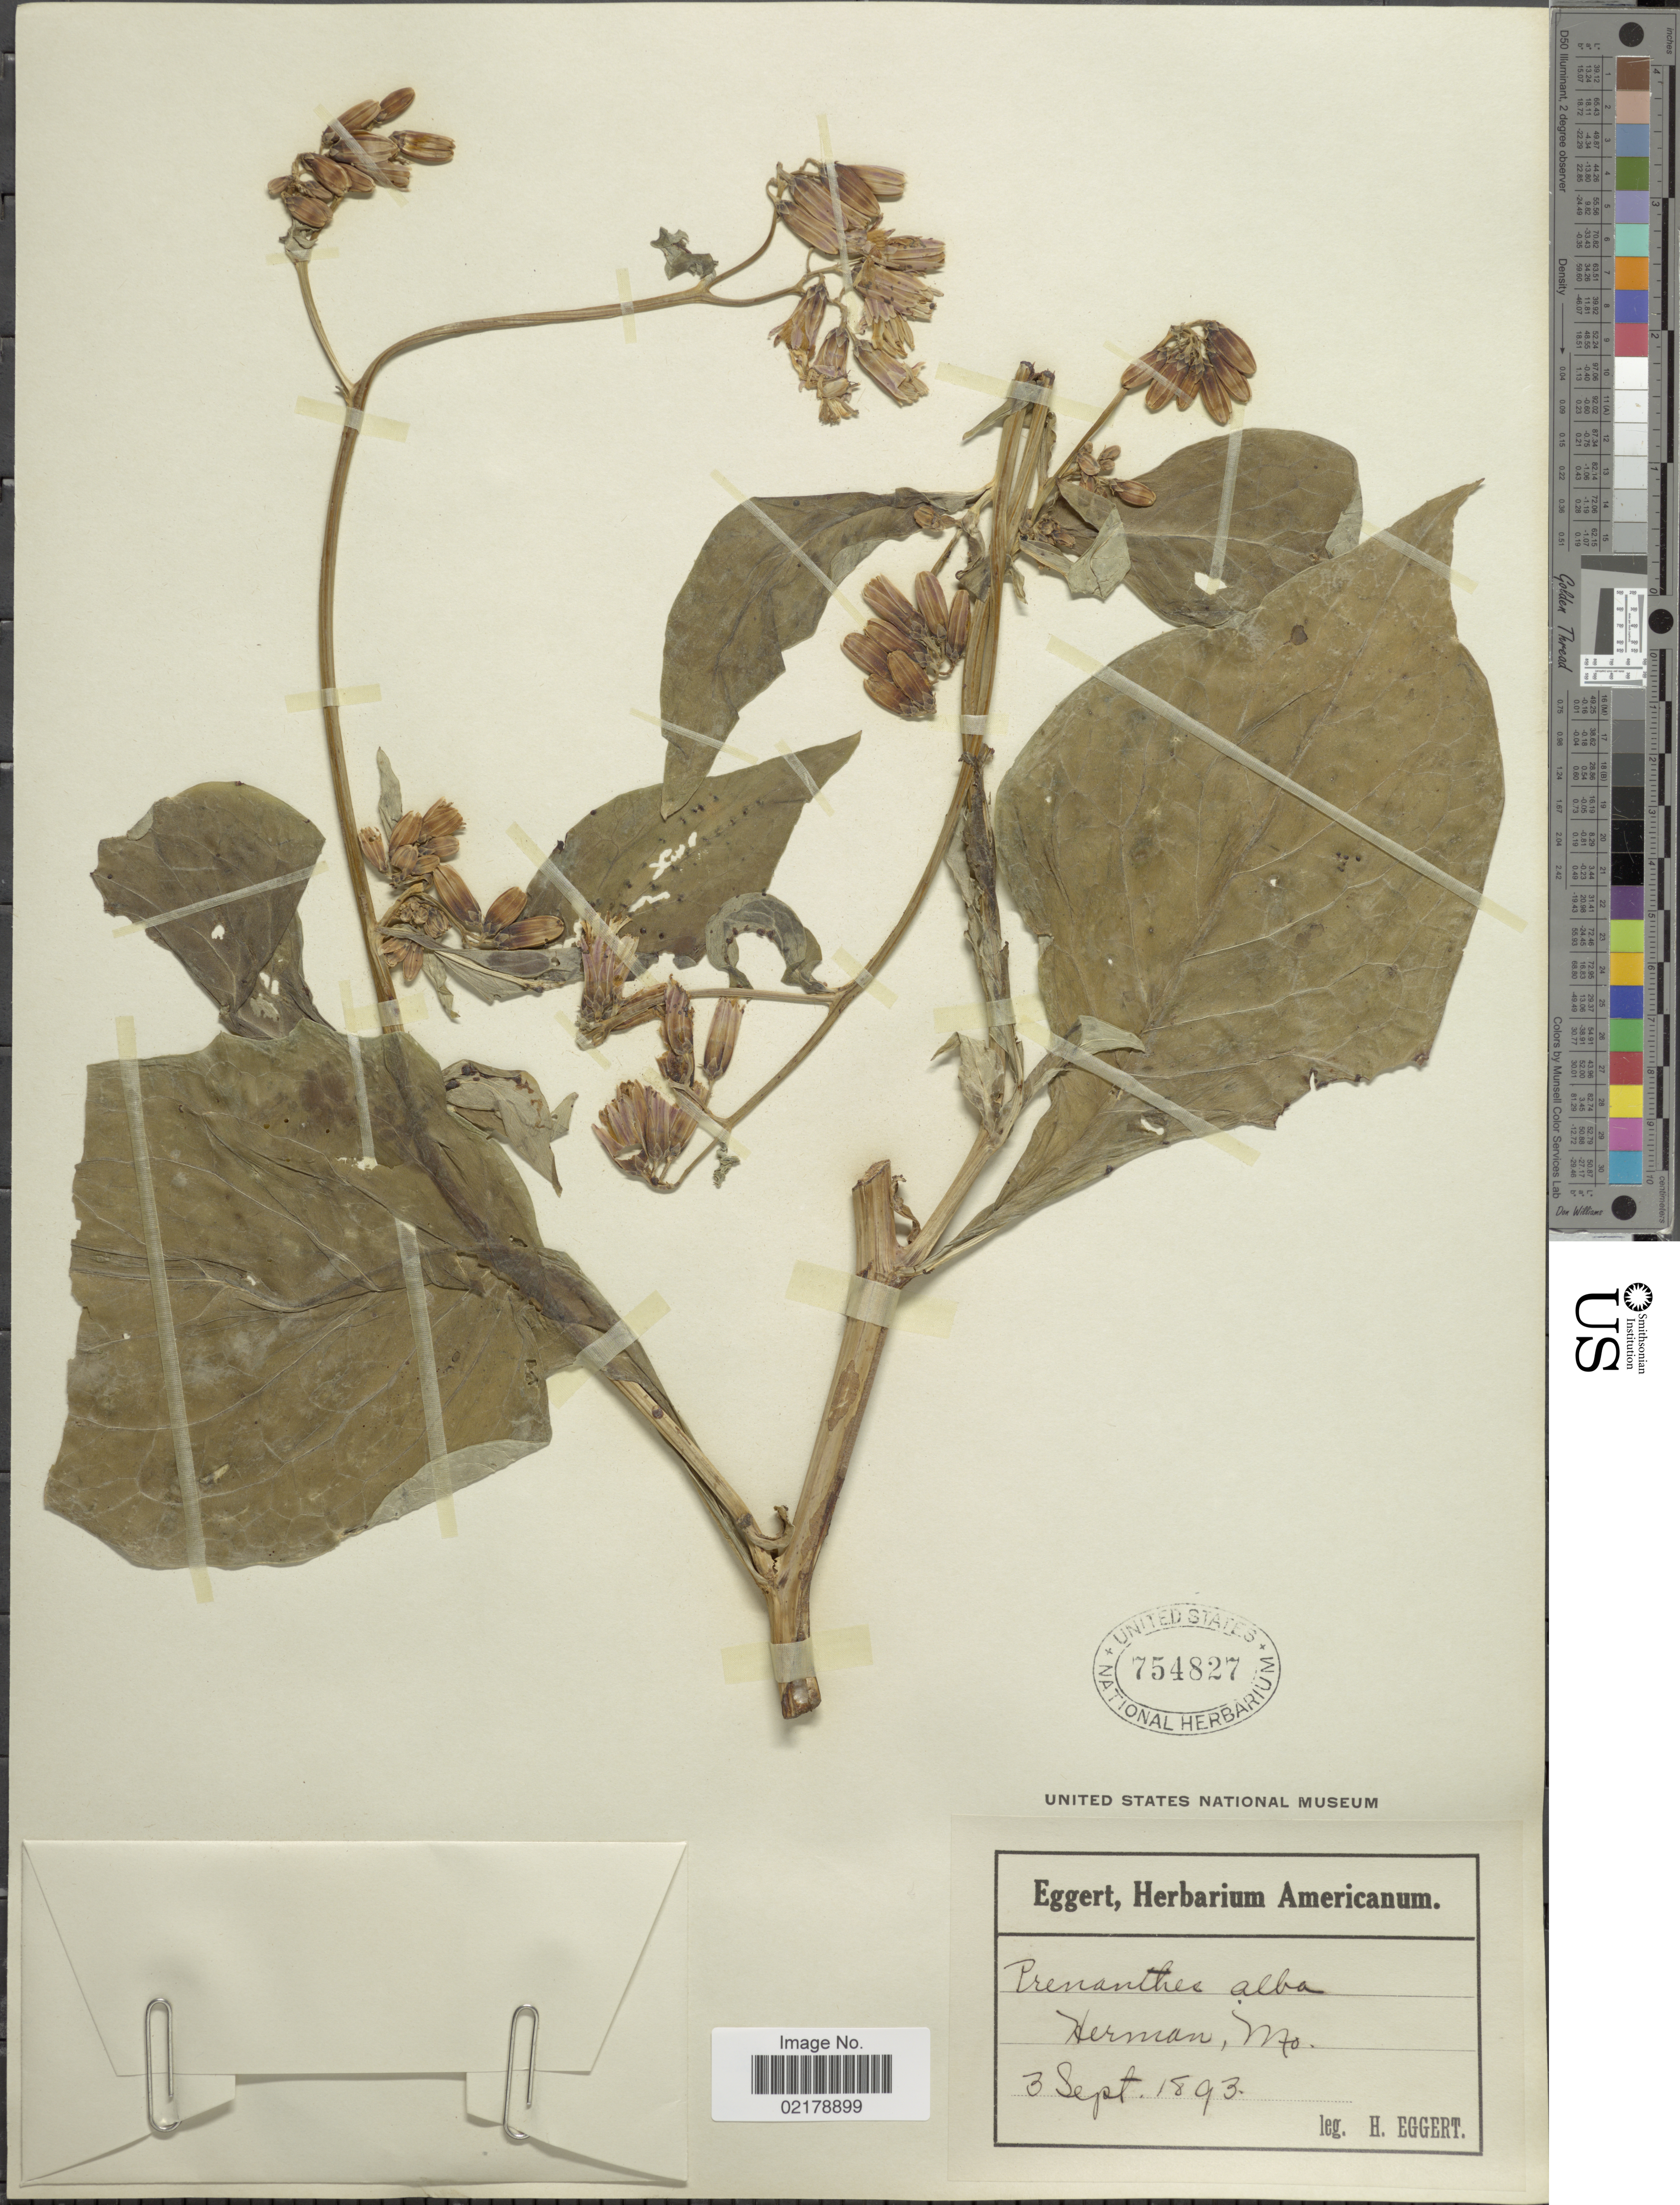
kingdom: Plantae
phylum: Tracheophyta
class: Magnoliopsida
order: Asterales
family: Asteraceae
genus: Nabalus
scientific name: Nabalus albus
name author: (L.) Hook.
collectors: H. Eggert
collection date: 1893-09-03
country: United States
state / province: Missouri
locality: Herman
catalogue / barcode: US 754827